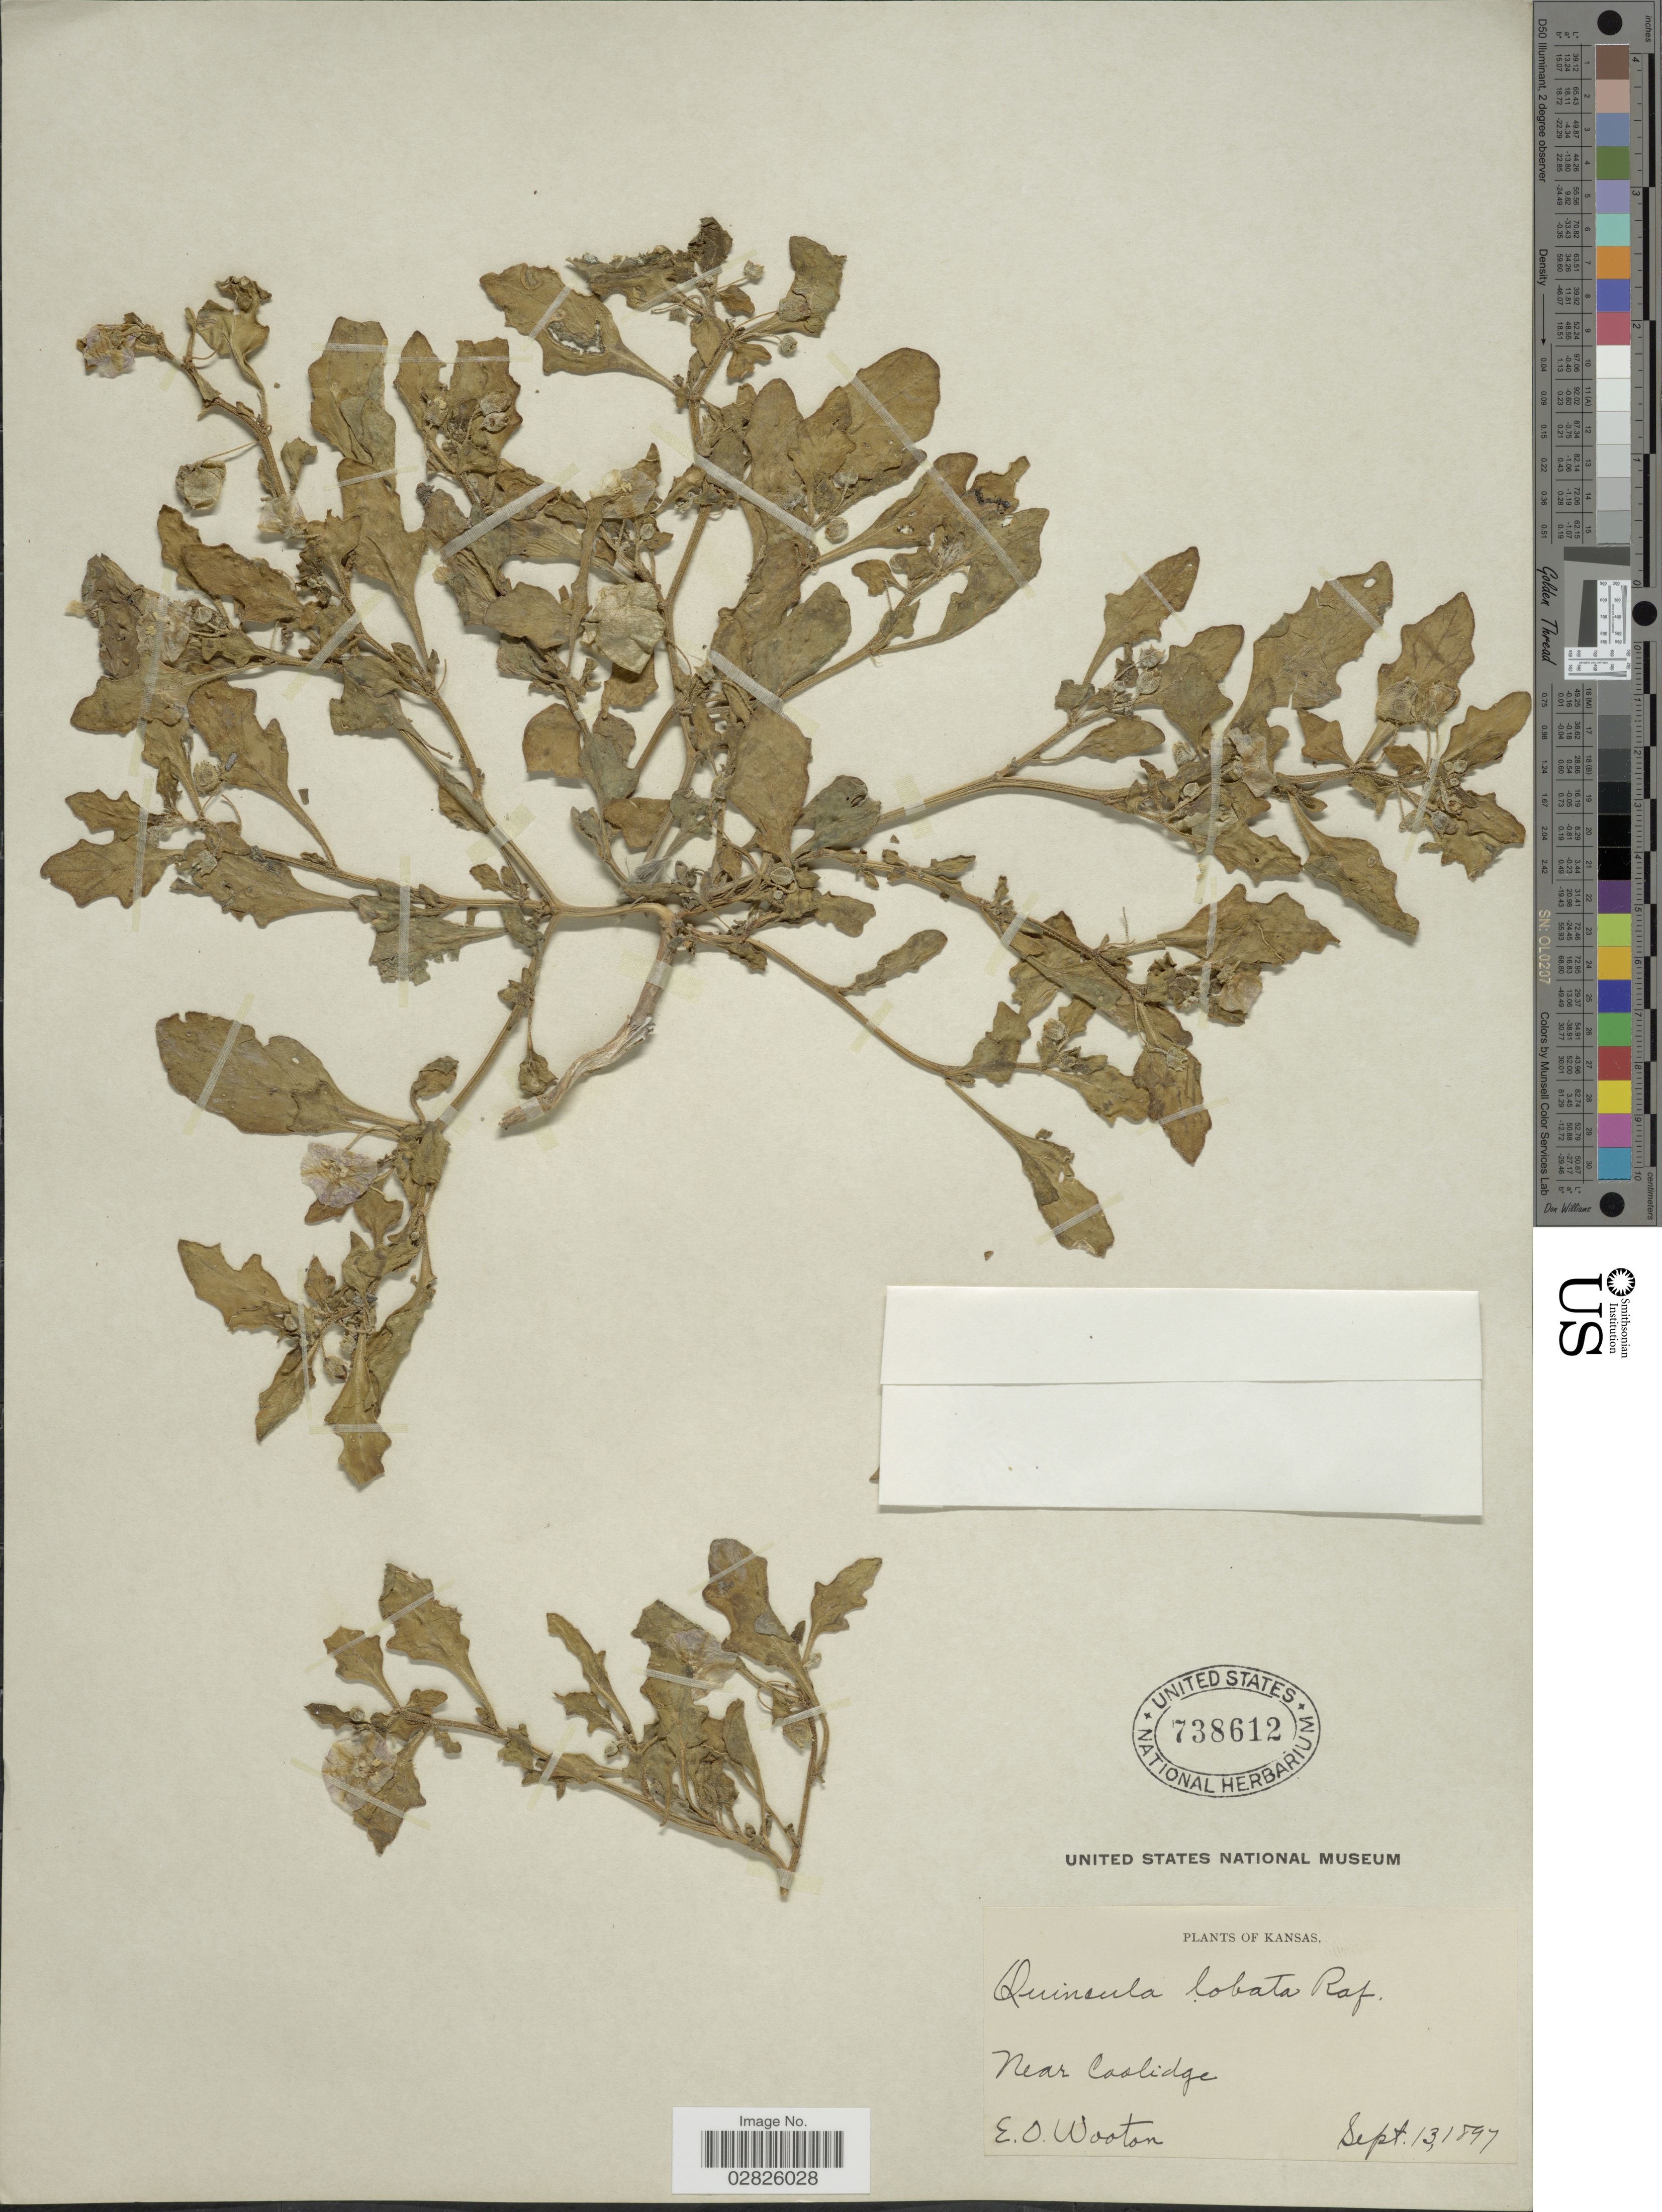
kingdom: Plantae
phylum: Tracheophyta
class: Magnoliopsida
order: Solanales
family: Solanaceae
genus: Quincula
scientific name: Quincula lobata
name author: (Torr.) Raf.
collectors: E. O. Wooton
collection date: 1897-09-13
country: United States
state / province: Kansas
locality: Near Coolidge.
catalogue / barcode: US 738612